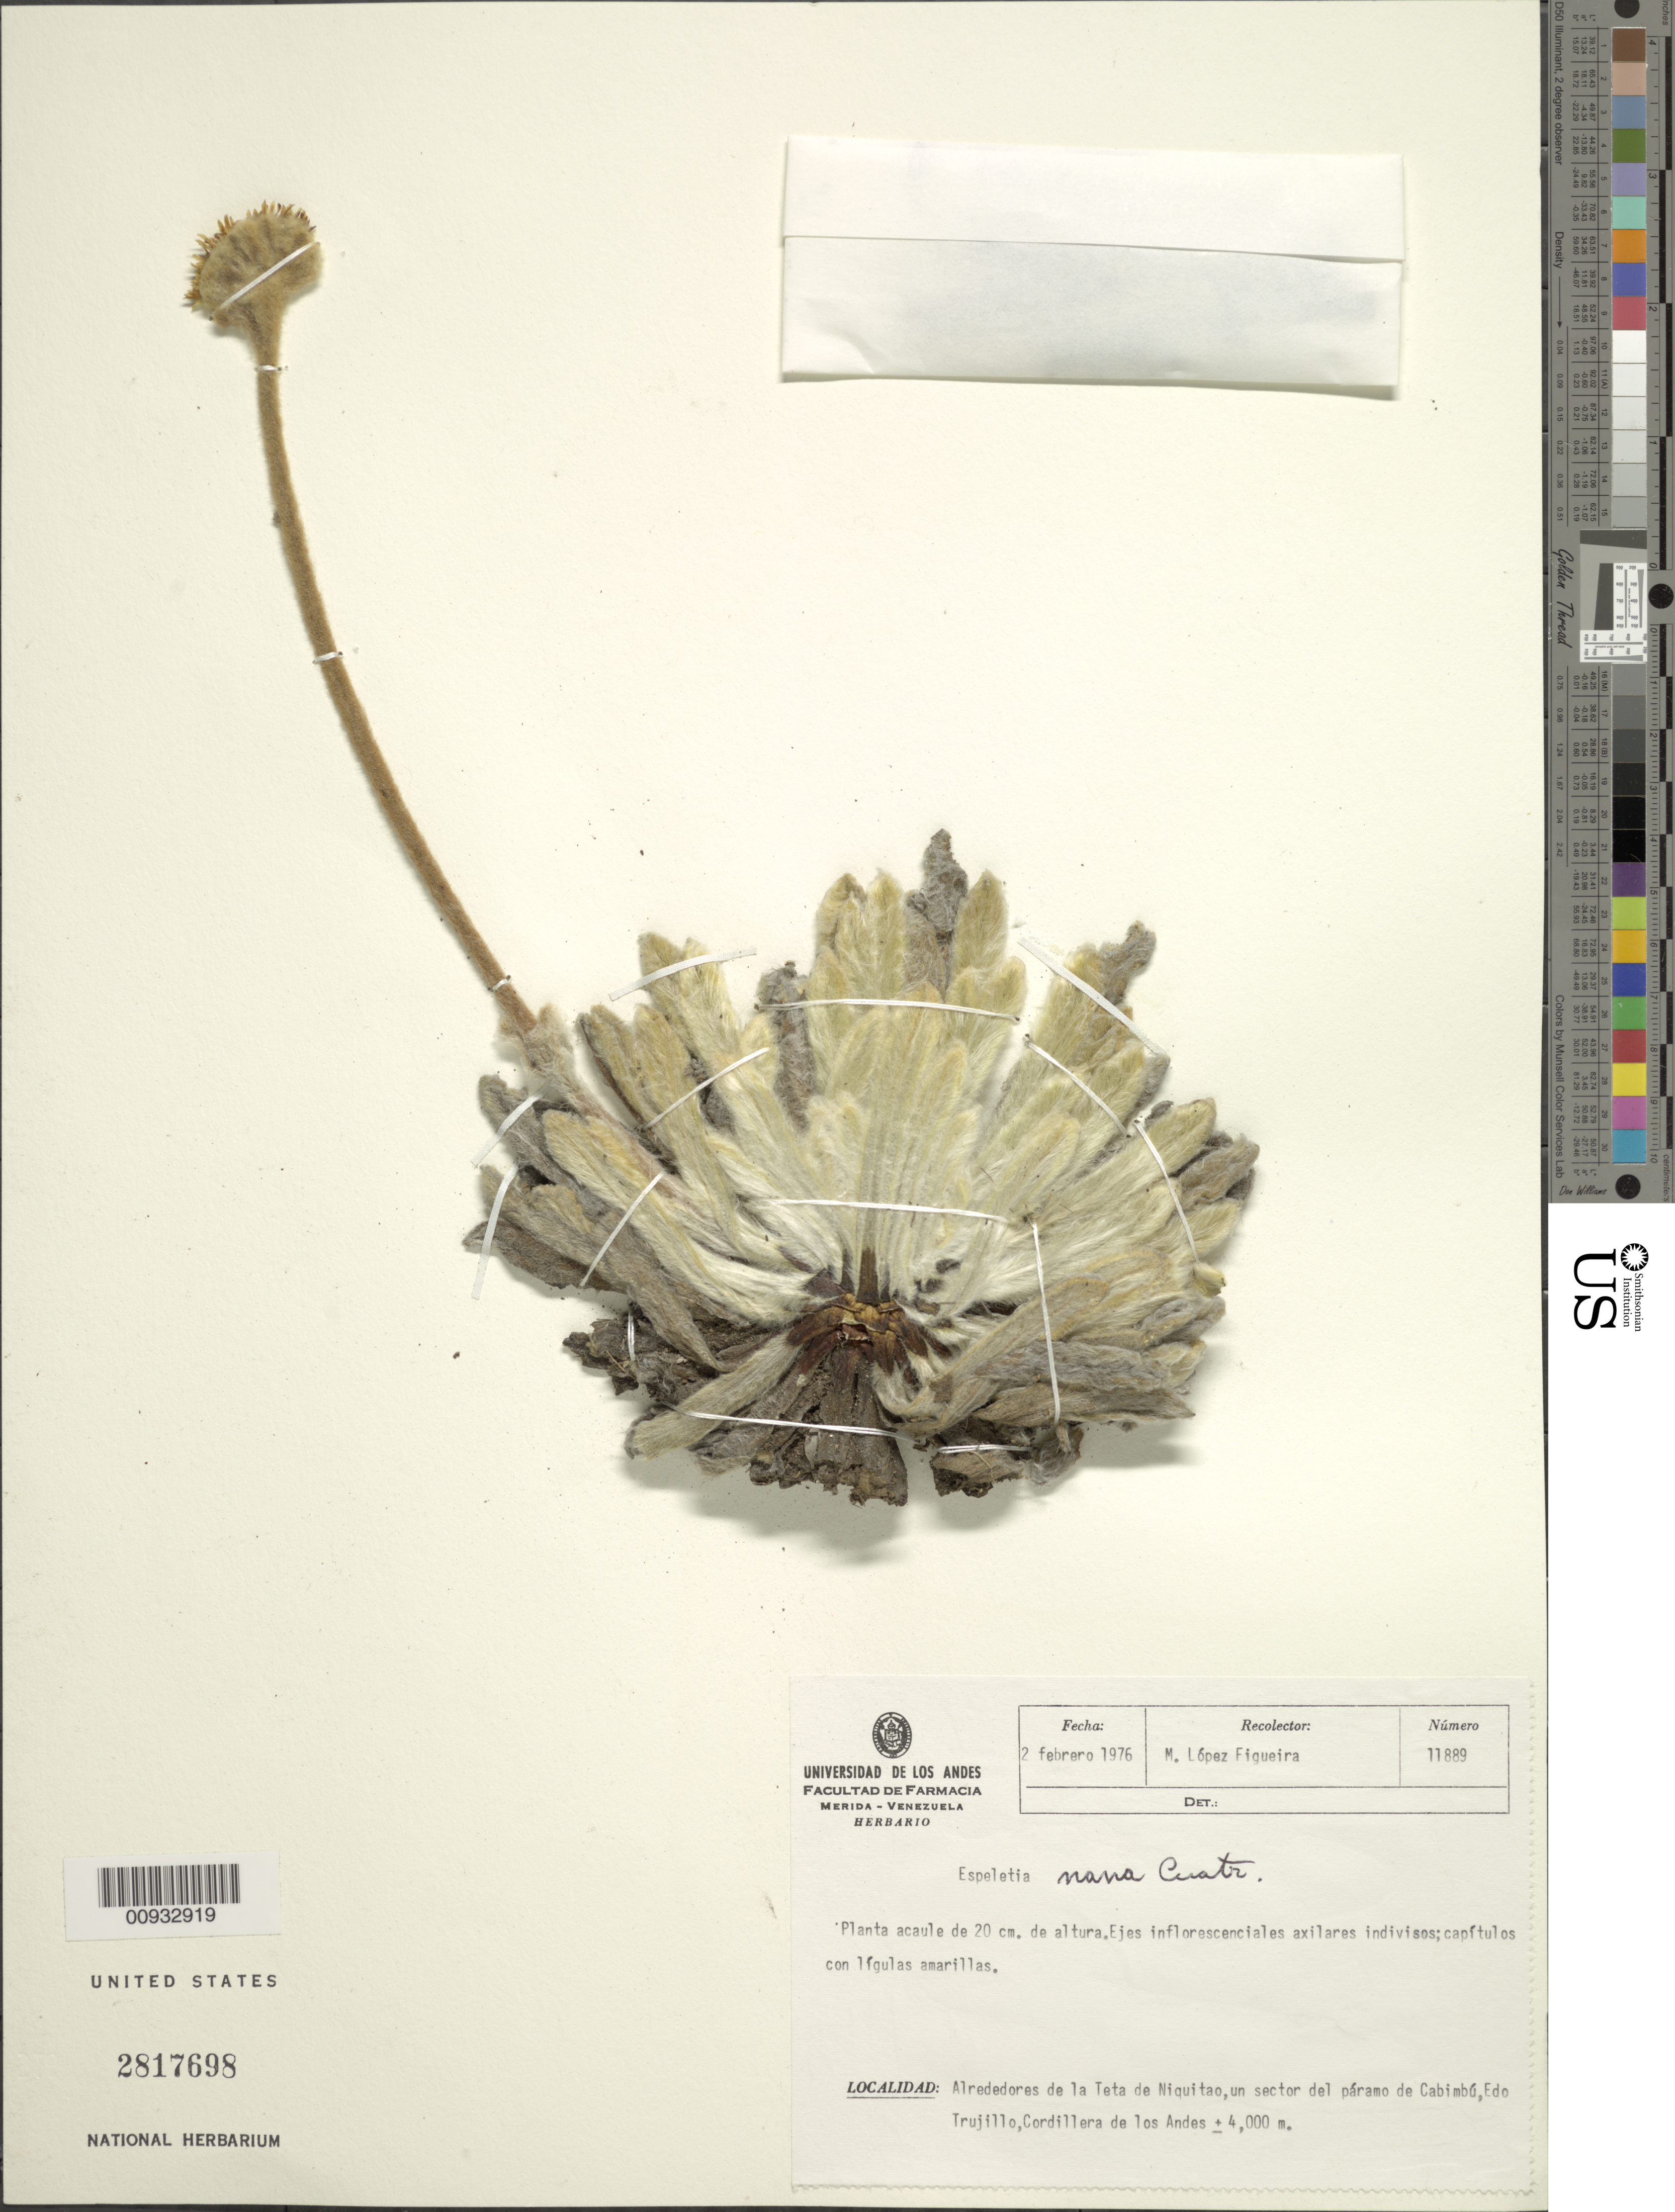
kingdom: Plantae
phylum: Tracheophyta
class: Magnoliopsida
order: Asterales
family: Asteraceae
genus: Espeletia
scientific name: Espeletia nana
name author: Cuatrec.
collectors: M. López Figueiras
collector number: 11889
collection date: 1976-02-02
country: Venezuela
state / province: Trujillo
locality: Páramo de Cabimbú. Alrededores de la Teta de Niquitao, un sector del páramo de Cabimbú, Cordillera de los Andes.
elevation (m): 4000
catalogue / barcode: US 2817698